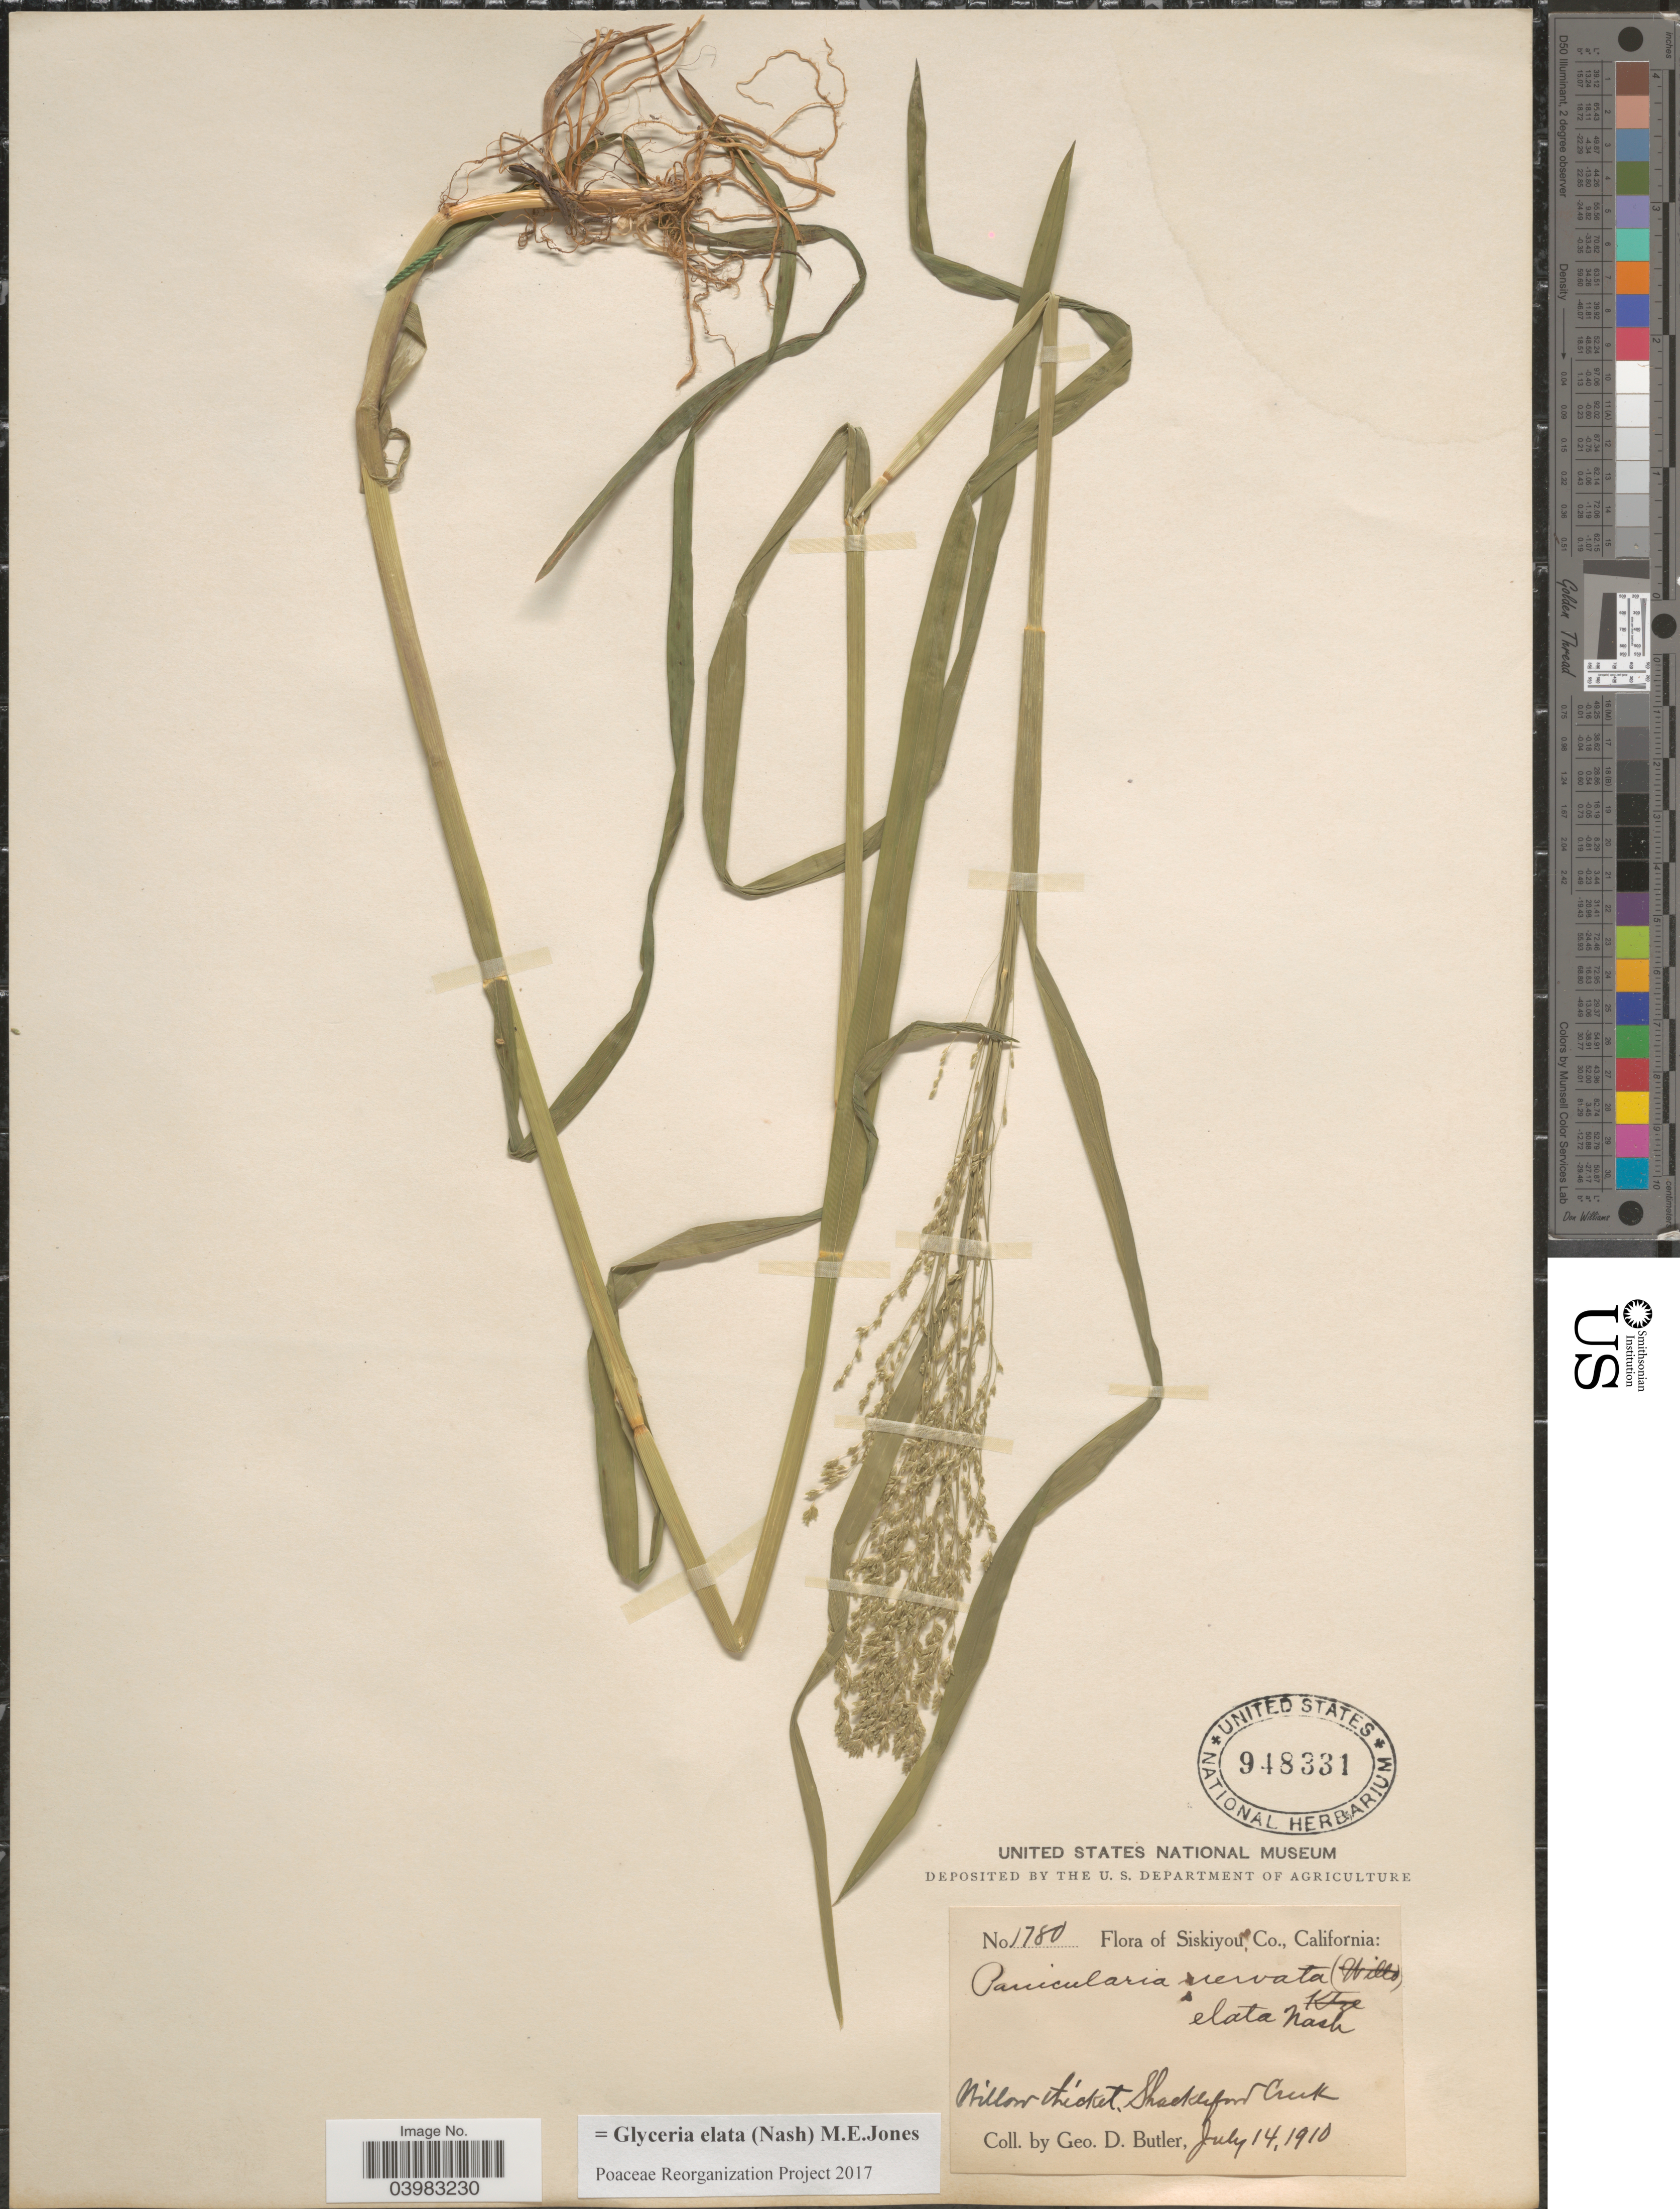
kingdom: Plantae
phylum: Tracheophyta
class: Liliopsida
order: Poales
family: Poaceae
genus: Glyceria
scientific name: Glyceria elata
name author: (Nash) M.E. Jones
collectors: G. D. Butler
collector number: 1780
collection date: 1910-07-14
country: United States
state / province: California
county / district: Siskiyou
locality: Siskiyou Co. Willow thicket. Shackleford Creek.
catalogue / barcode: US 948331